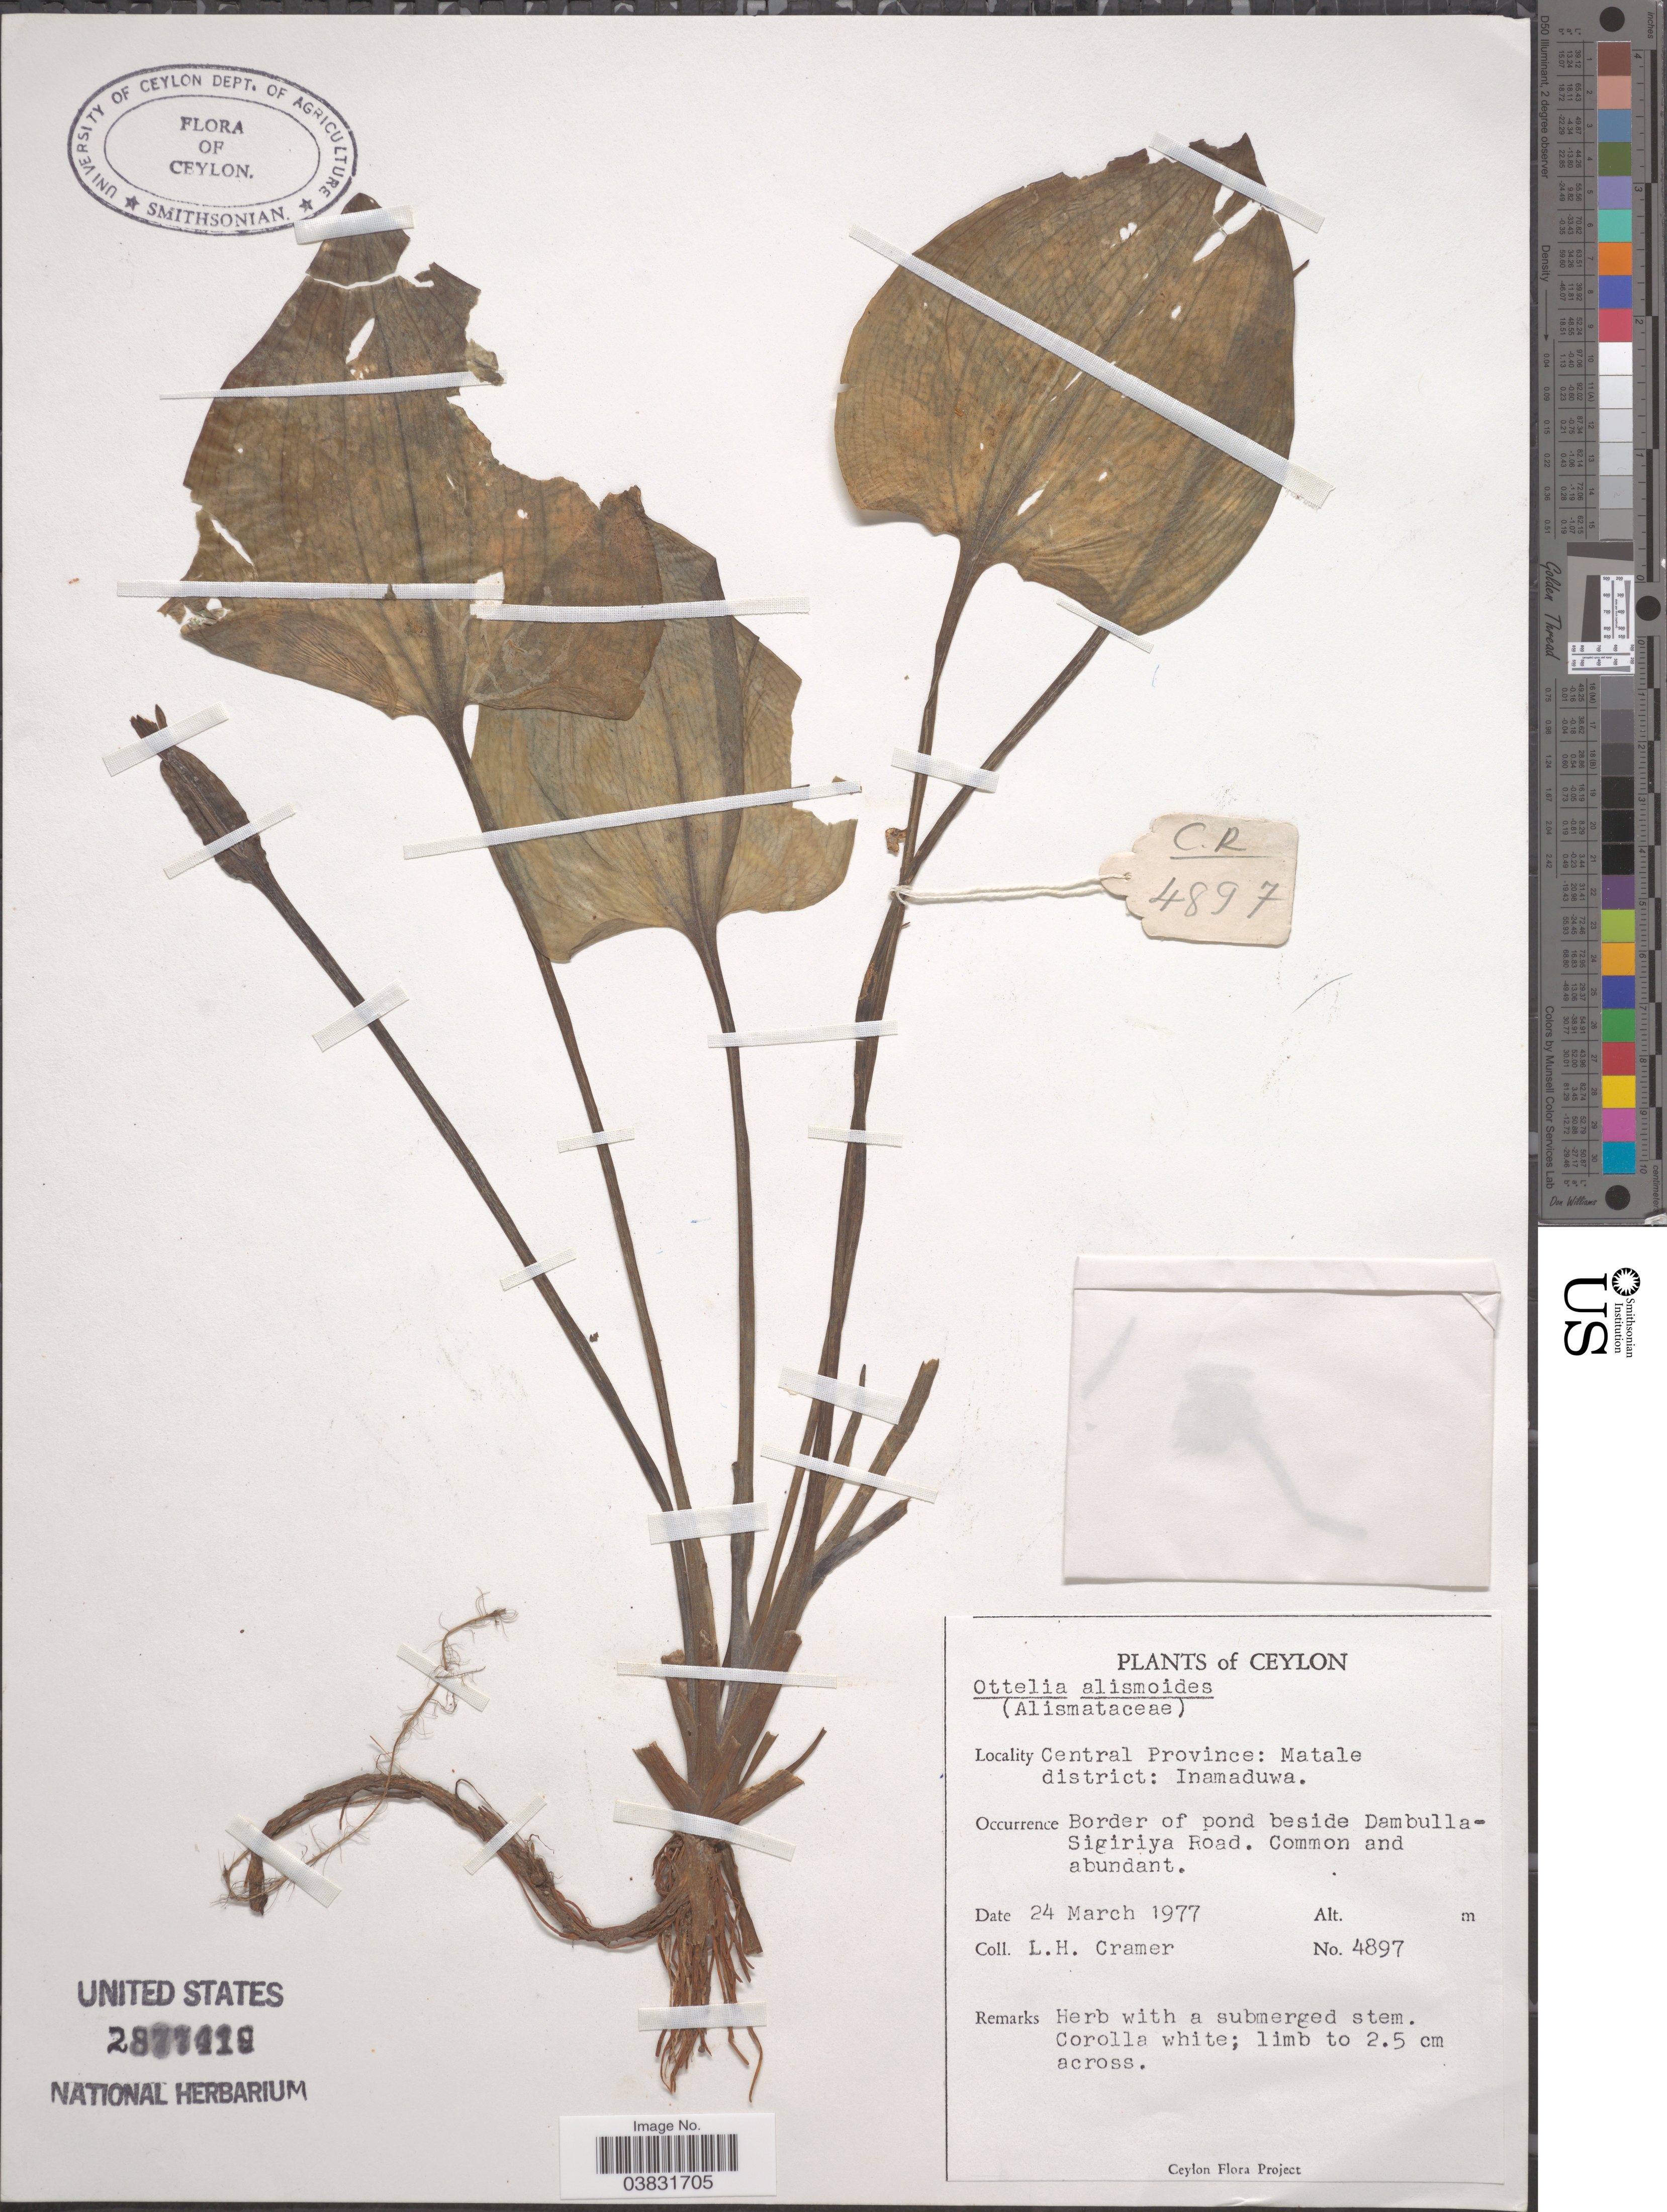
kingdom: Plantae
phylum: Tracheophyta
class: Liliopsida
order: Alismatales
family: Hydrocharitaceae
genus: Ottelia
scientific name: Ottelia alismoides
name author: Pers.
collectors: L. H. Cramer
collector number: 4897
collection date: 1977-03-24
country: Sri Lanka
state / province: Central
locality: Ceylon. Matale district: Inamaduwa. Border of pond beside Dambulla - Sigiriya Road.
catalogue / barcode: US 2877419